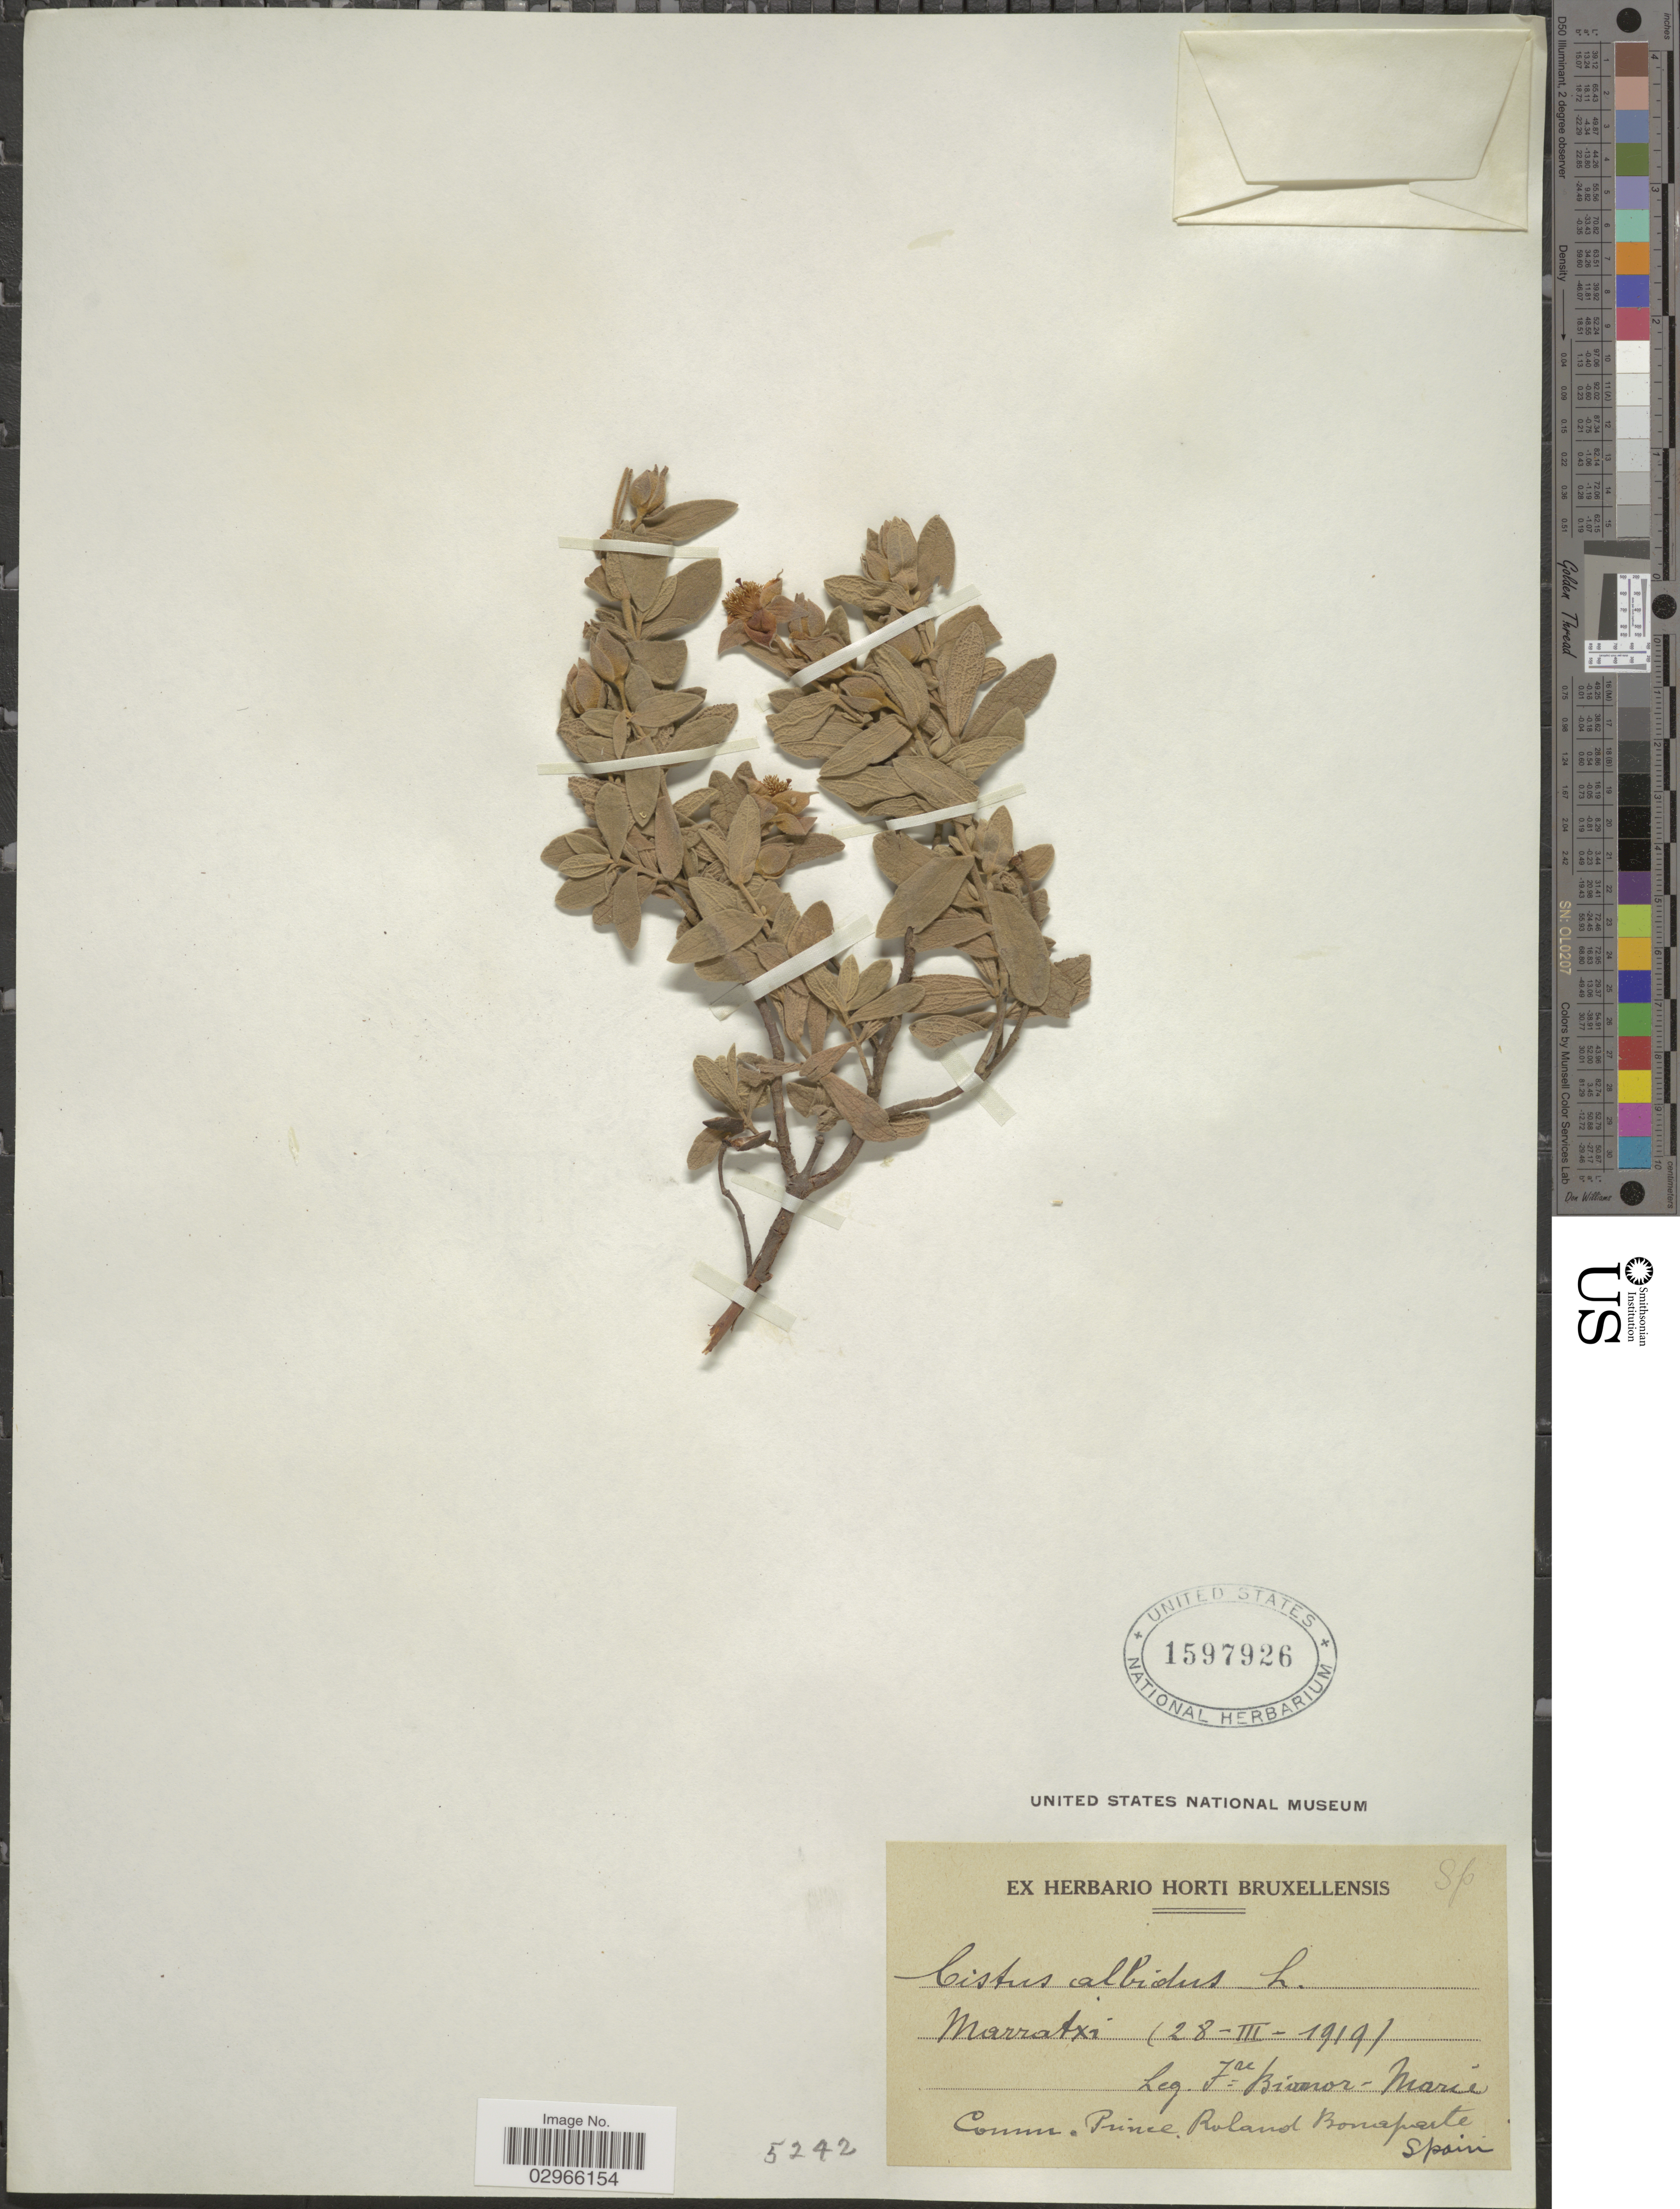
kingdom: Plantae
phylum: Tracheophyta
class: Magnoliopsida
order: Malvales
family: Cistaceae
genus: Cistus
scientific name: Cistus albidus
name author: L.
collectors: F. Bianor-Marie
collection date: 1919-03-28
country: Spain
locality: Marrotxi.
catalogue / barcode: US 1597926